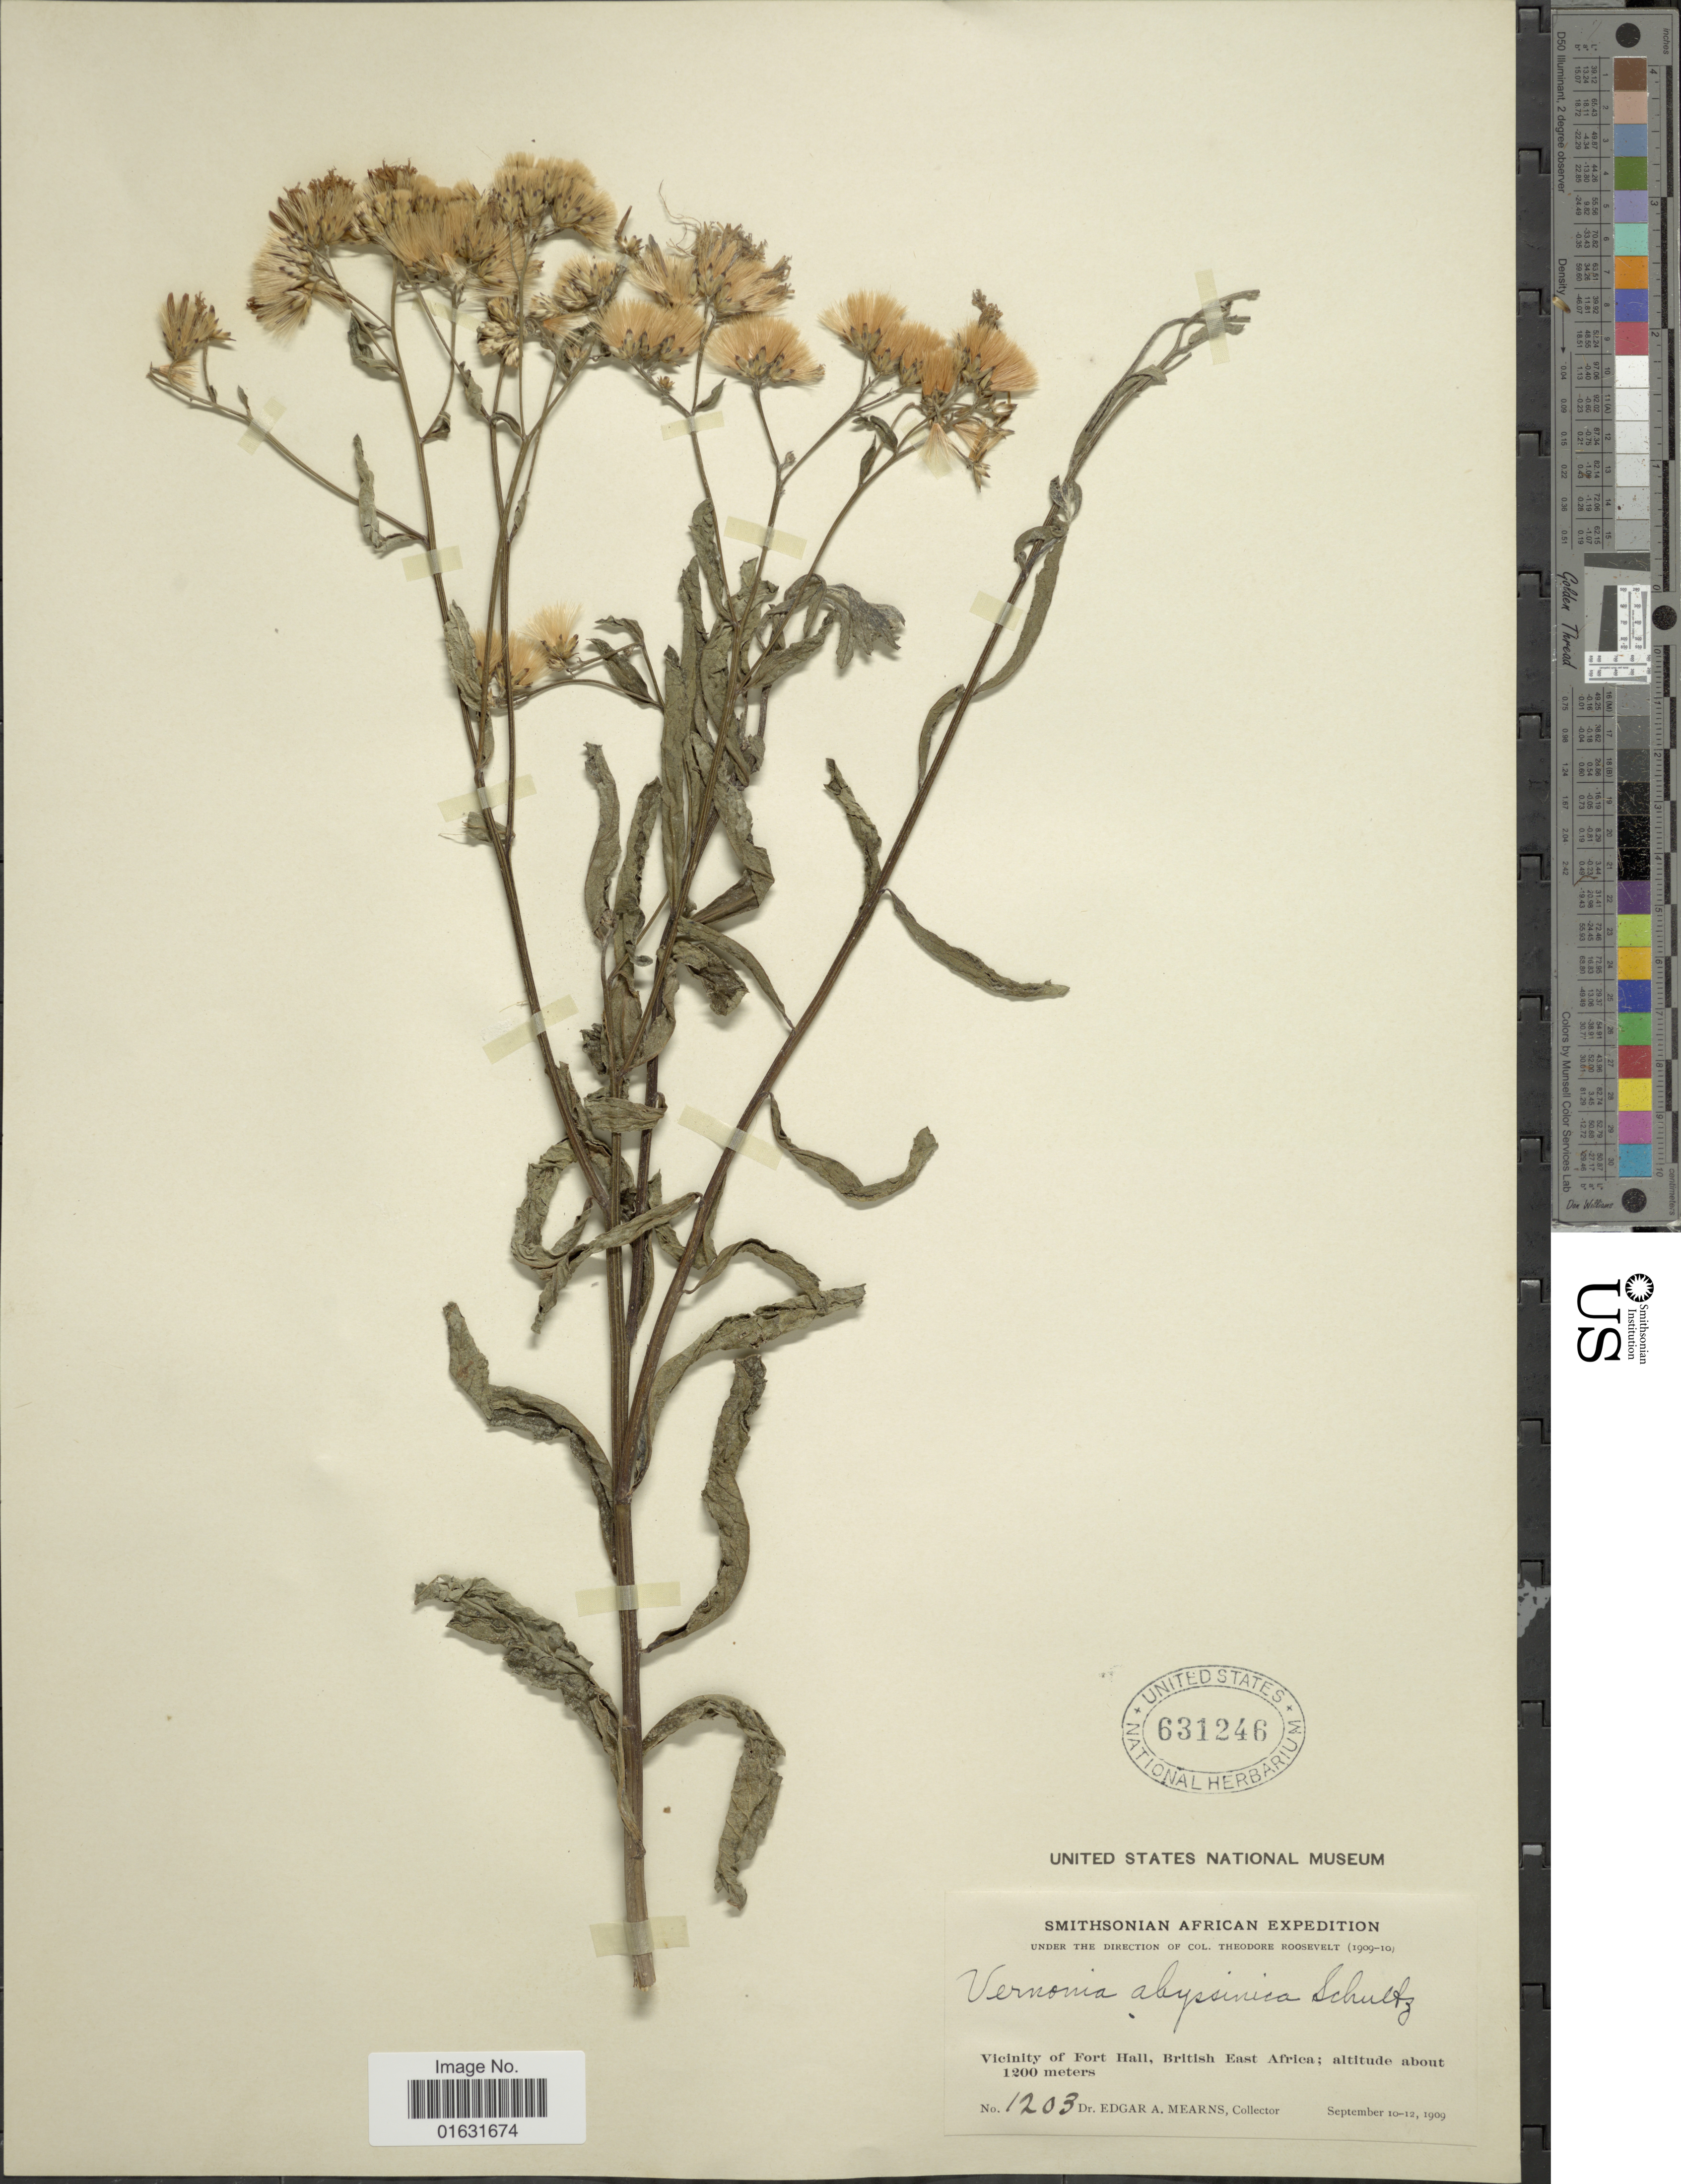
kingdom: Plantae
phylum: Tracheophyta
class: Magnoliopsida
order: Asterales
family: Asteraceae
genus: Baccharoides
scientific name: Baccharoides schimperi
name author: (DC.) Isawumi et al.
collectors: E. A. Mearns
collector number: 1203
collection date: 1909-09-10/1909-09-12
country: Kenya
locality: Vicinity of Fort Hall, British East Africa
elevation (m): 1200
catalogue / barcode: US 631246